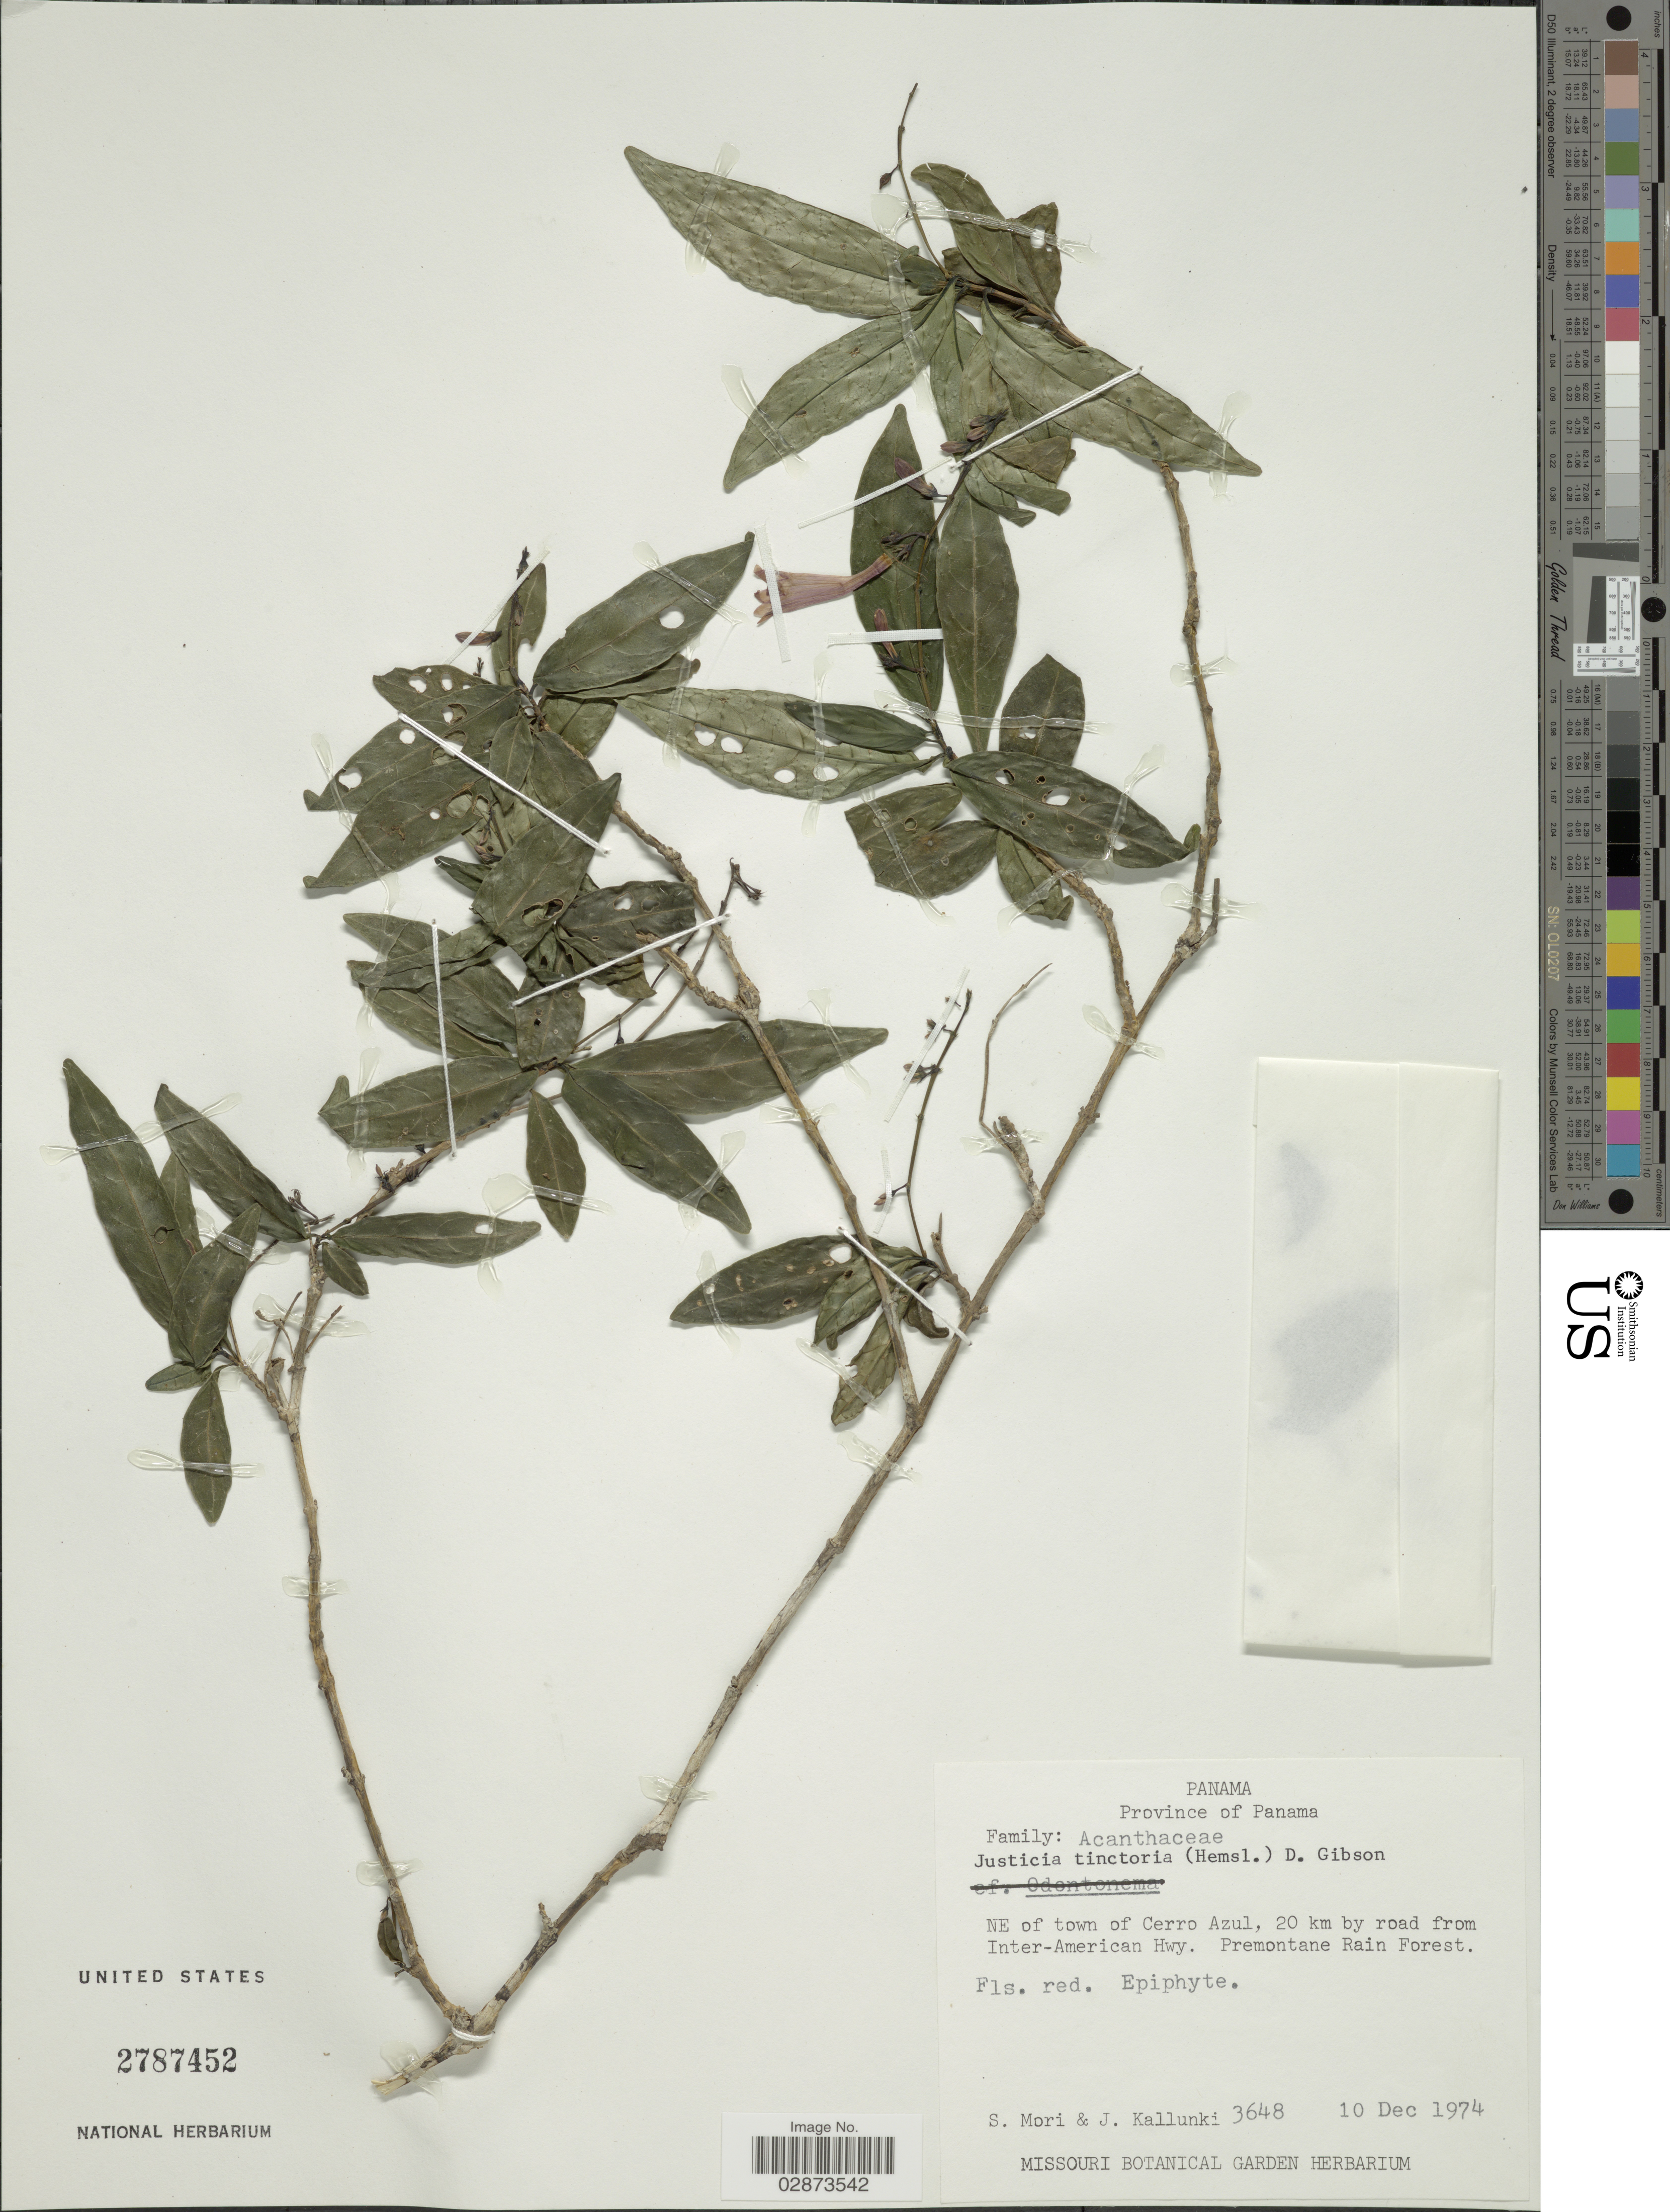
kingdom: Plantae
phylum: Tracheophyta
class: Magnoliopsida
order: Lamiales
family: Acanthaceae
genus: Odontonema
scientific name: Odontonema microphyllum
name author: Durkee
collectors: S. Mori & J. Kallunki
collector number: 3648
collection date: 1974-12-10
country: Panama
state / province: Panamá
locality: NE of town of Cerro Azul, 20 km by road from Inter-American Hwy.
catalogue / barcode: US 2787452